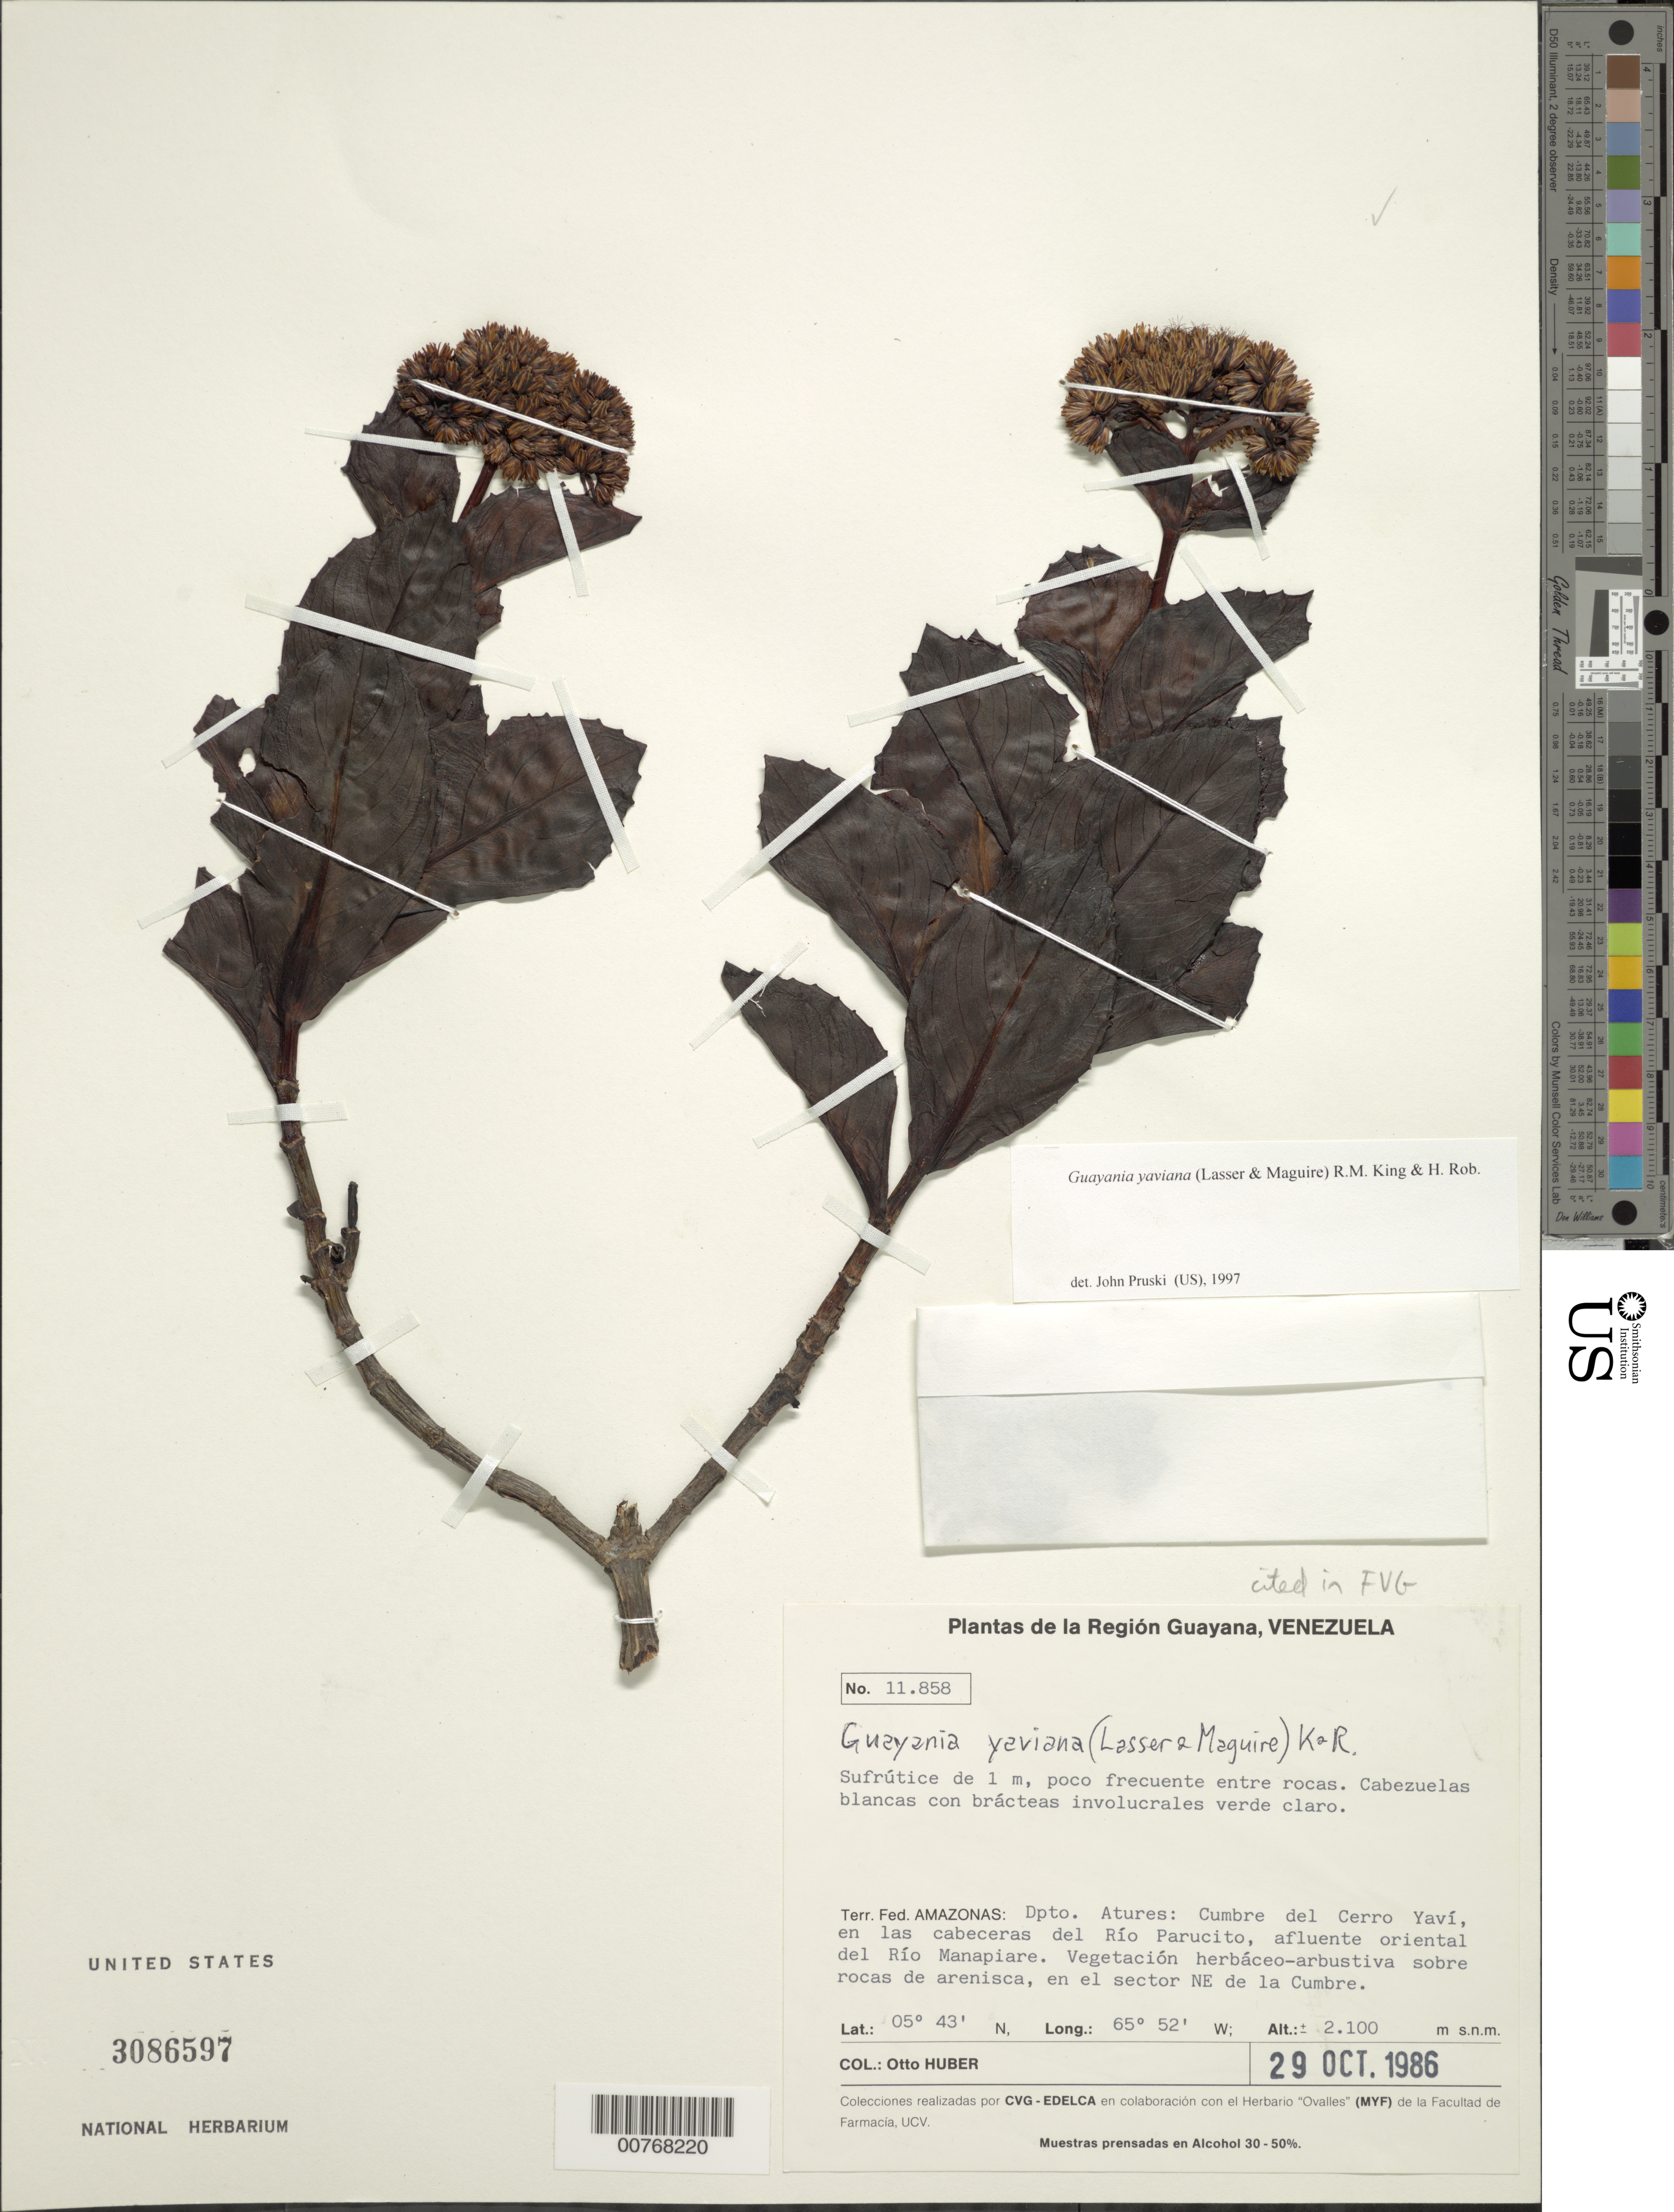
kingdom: Plantae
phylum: Tracheophyta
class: Magnoliopsida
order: Asterales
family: Asteraceae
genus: Guayania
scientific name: Guayania yaviana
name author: (Lasser & Maguire) R.M. King & H. Rob.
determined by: Pruski, J. F.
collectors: O. Huber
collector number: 11858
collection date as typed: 29-Oct-86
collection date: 1986-10-29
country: Venezuela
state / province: Amazonas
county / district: Atures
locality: Cerro Yaví, Río Parucito (affl. Oriental Río Manapiare) en el sector NE de la Cumbre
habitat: Vegetacion herbaceo-arbustiva sobre rocas de arenisca; entre rocas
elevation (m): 2100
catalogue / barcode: US 3086597